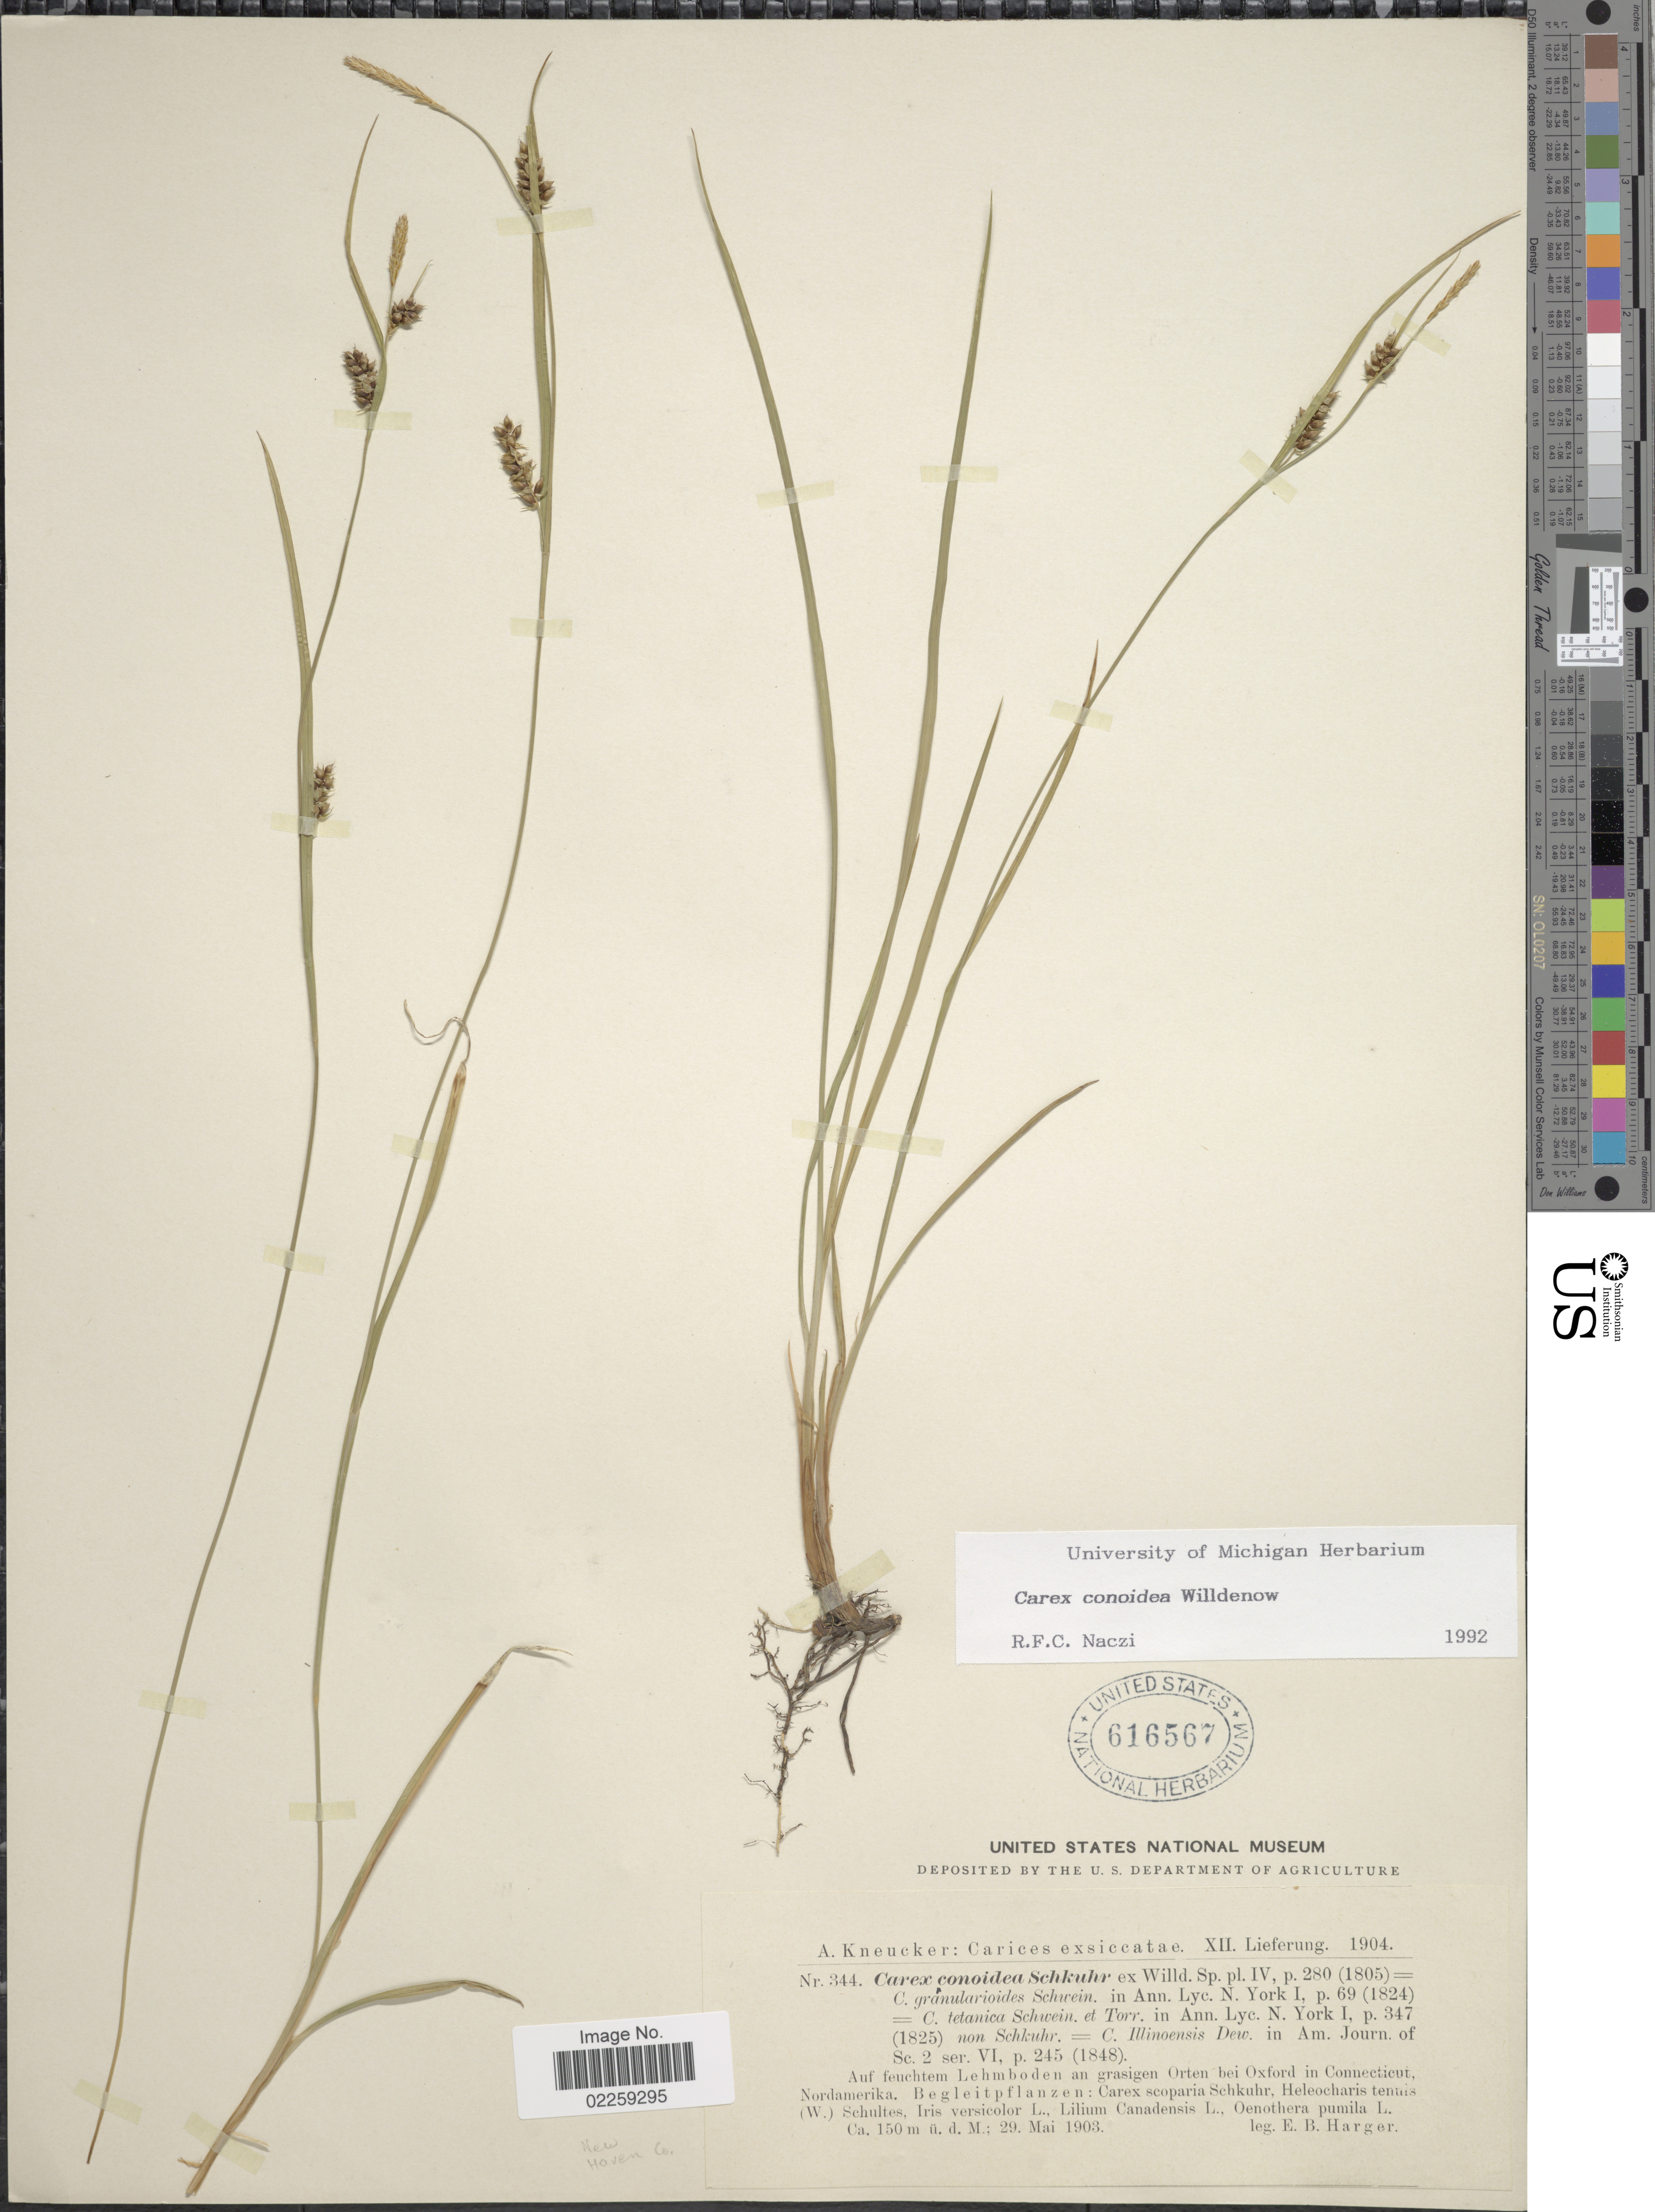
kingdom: Plantae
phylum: Tracheophyta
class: Liliopsida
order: Poales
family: Cyperaceae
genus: Carex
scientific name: Carex conoidea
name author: Willd.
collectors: E. B. Harger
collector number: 344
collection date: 1903-05-29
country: United States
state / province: Connecticut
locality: Orten bei Oxford in Connecticut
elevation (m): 150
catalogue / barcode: US 616567